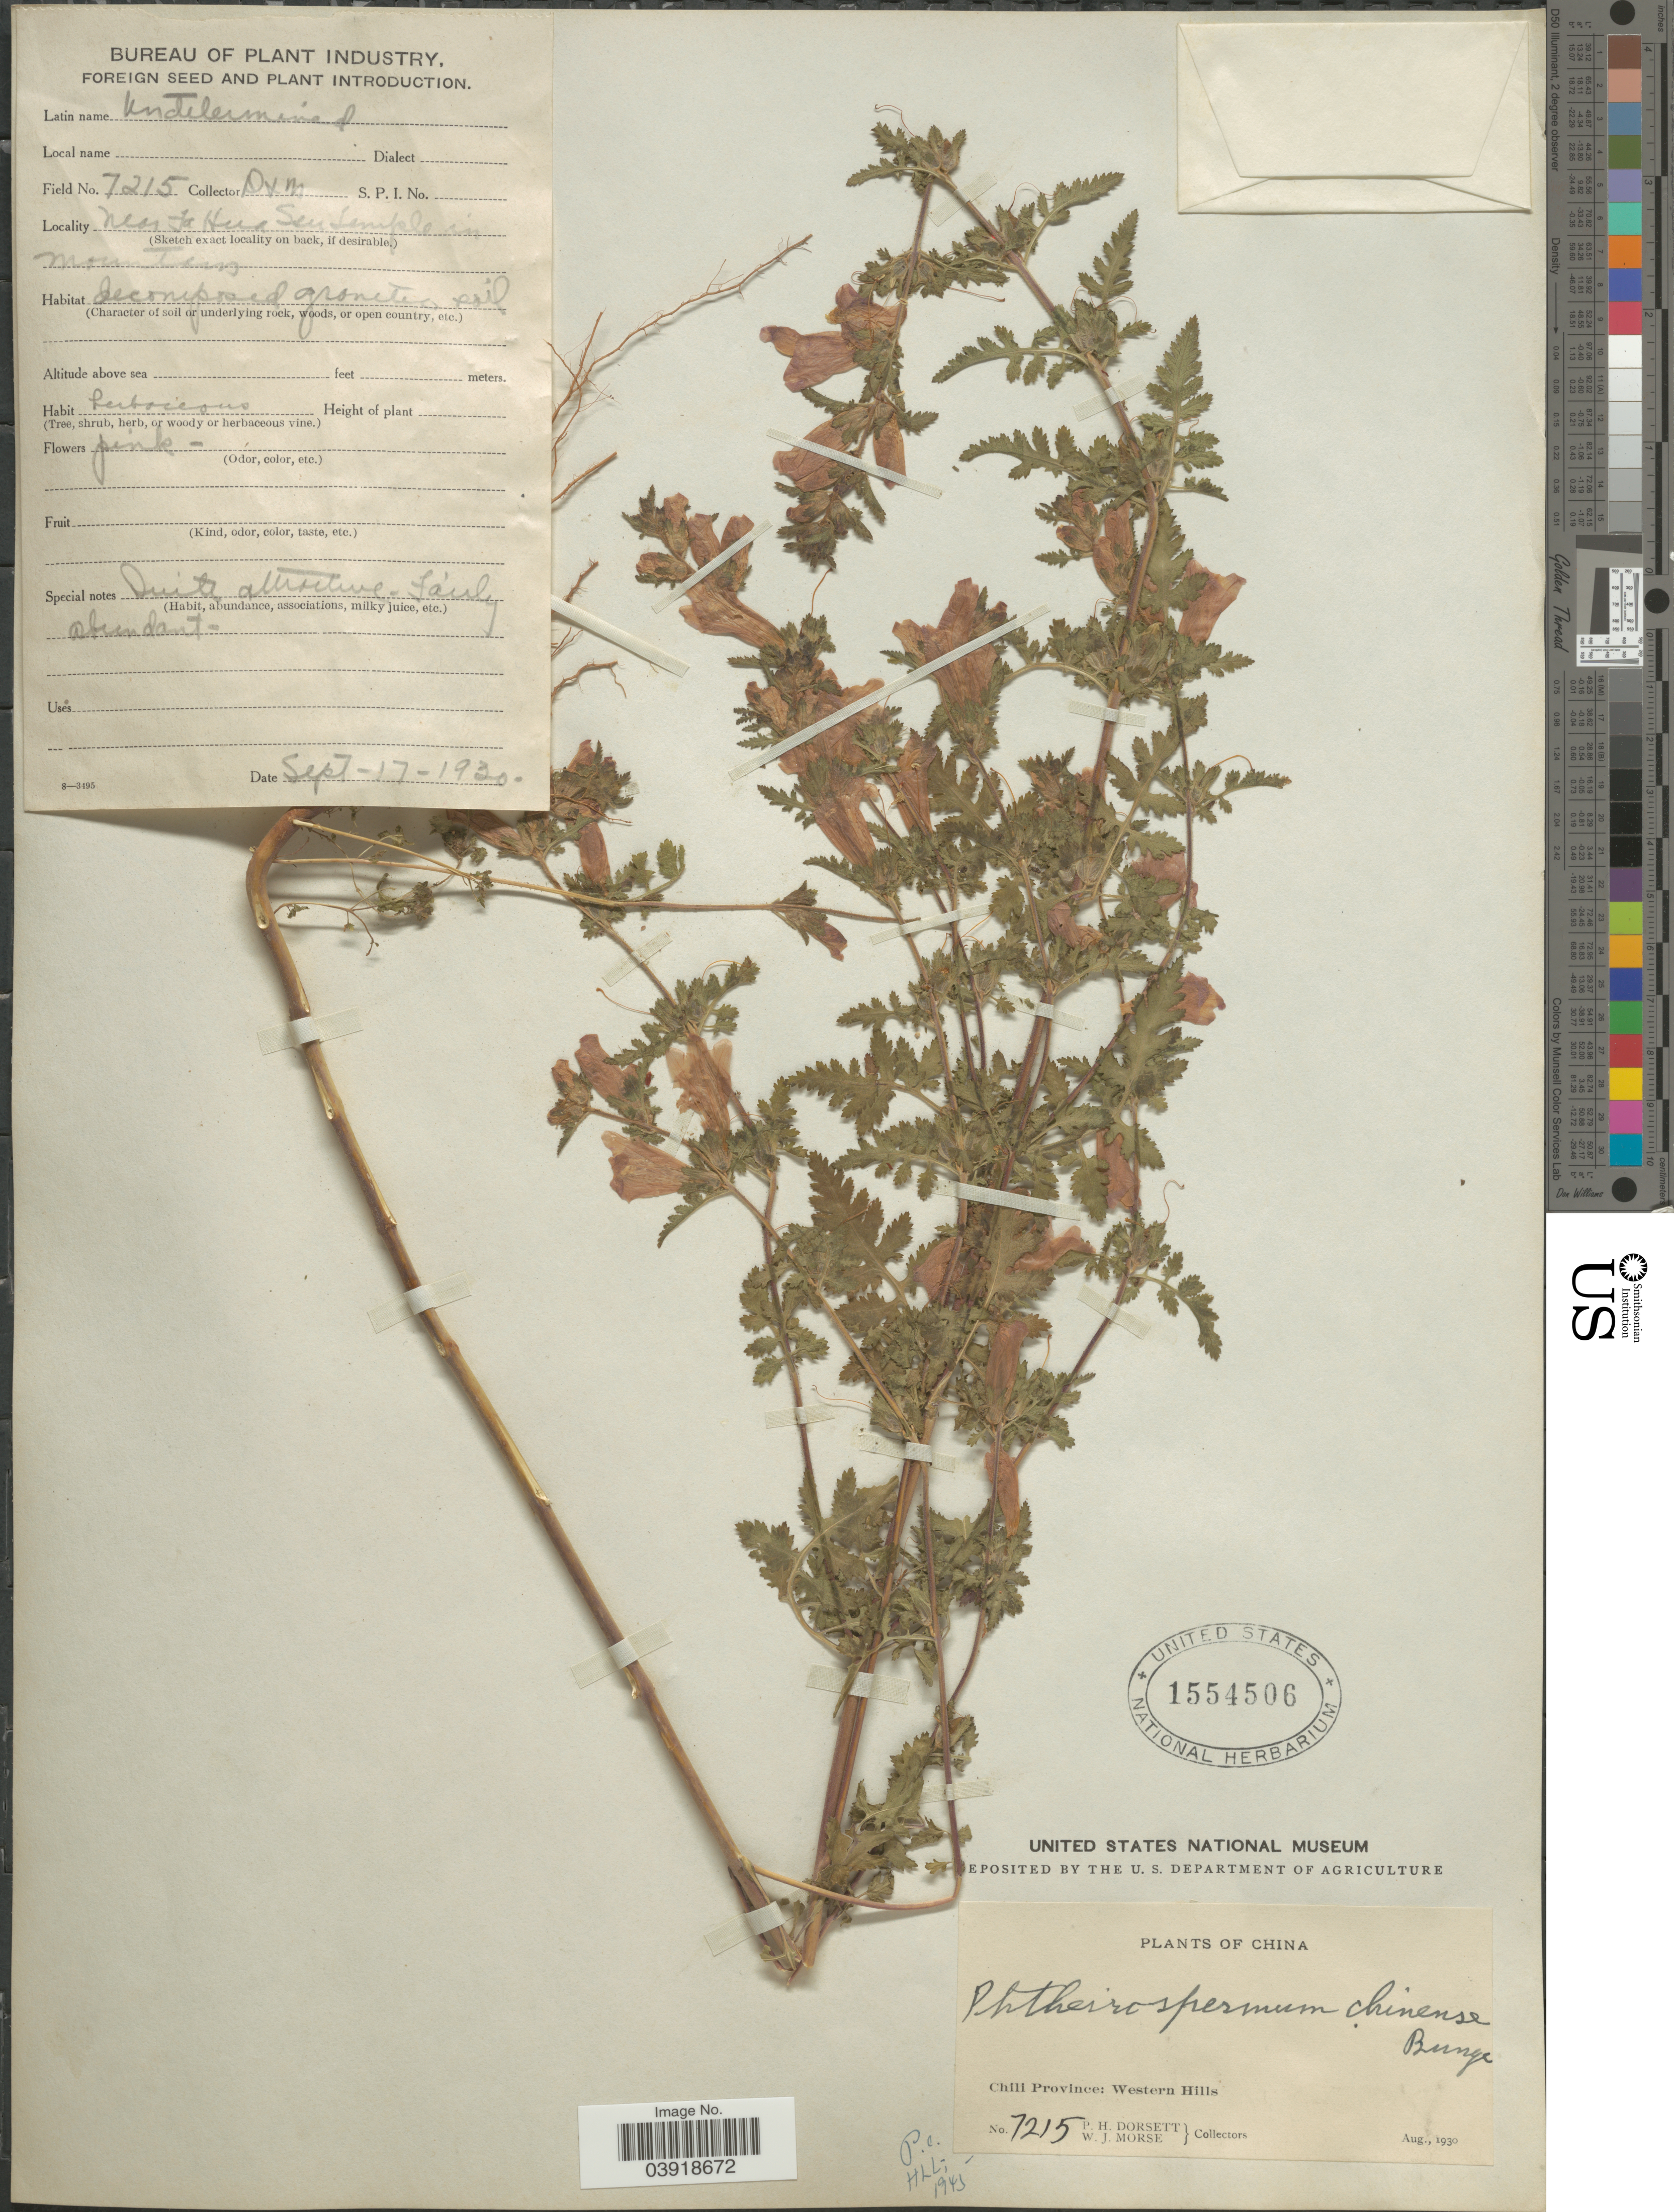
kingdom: Plantae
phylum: Tracheophyta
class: Magnoliopsida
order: Lamiales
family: Orobanchaceae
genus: Phtheirospermum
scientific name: Phtheirospermum chinense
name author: Bunge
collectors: P. H. Dorsett & W. J. Morse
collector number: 7215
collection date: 1930-09-17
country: China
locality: Chili Province: Western Hills. Near Fa Hua Seu Lample in Mountains.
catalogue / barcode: US 1554506